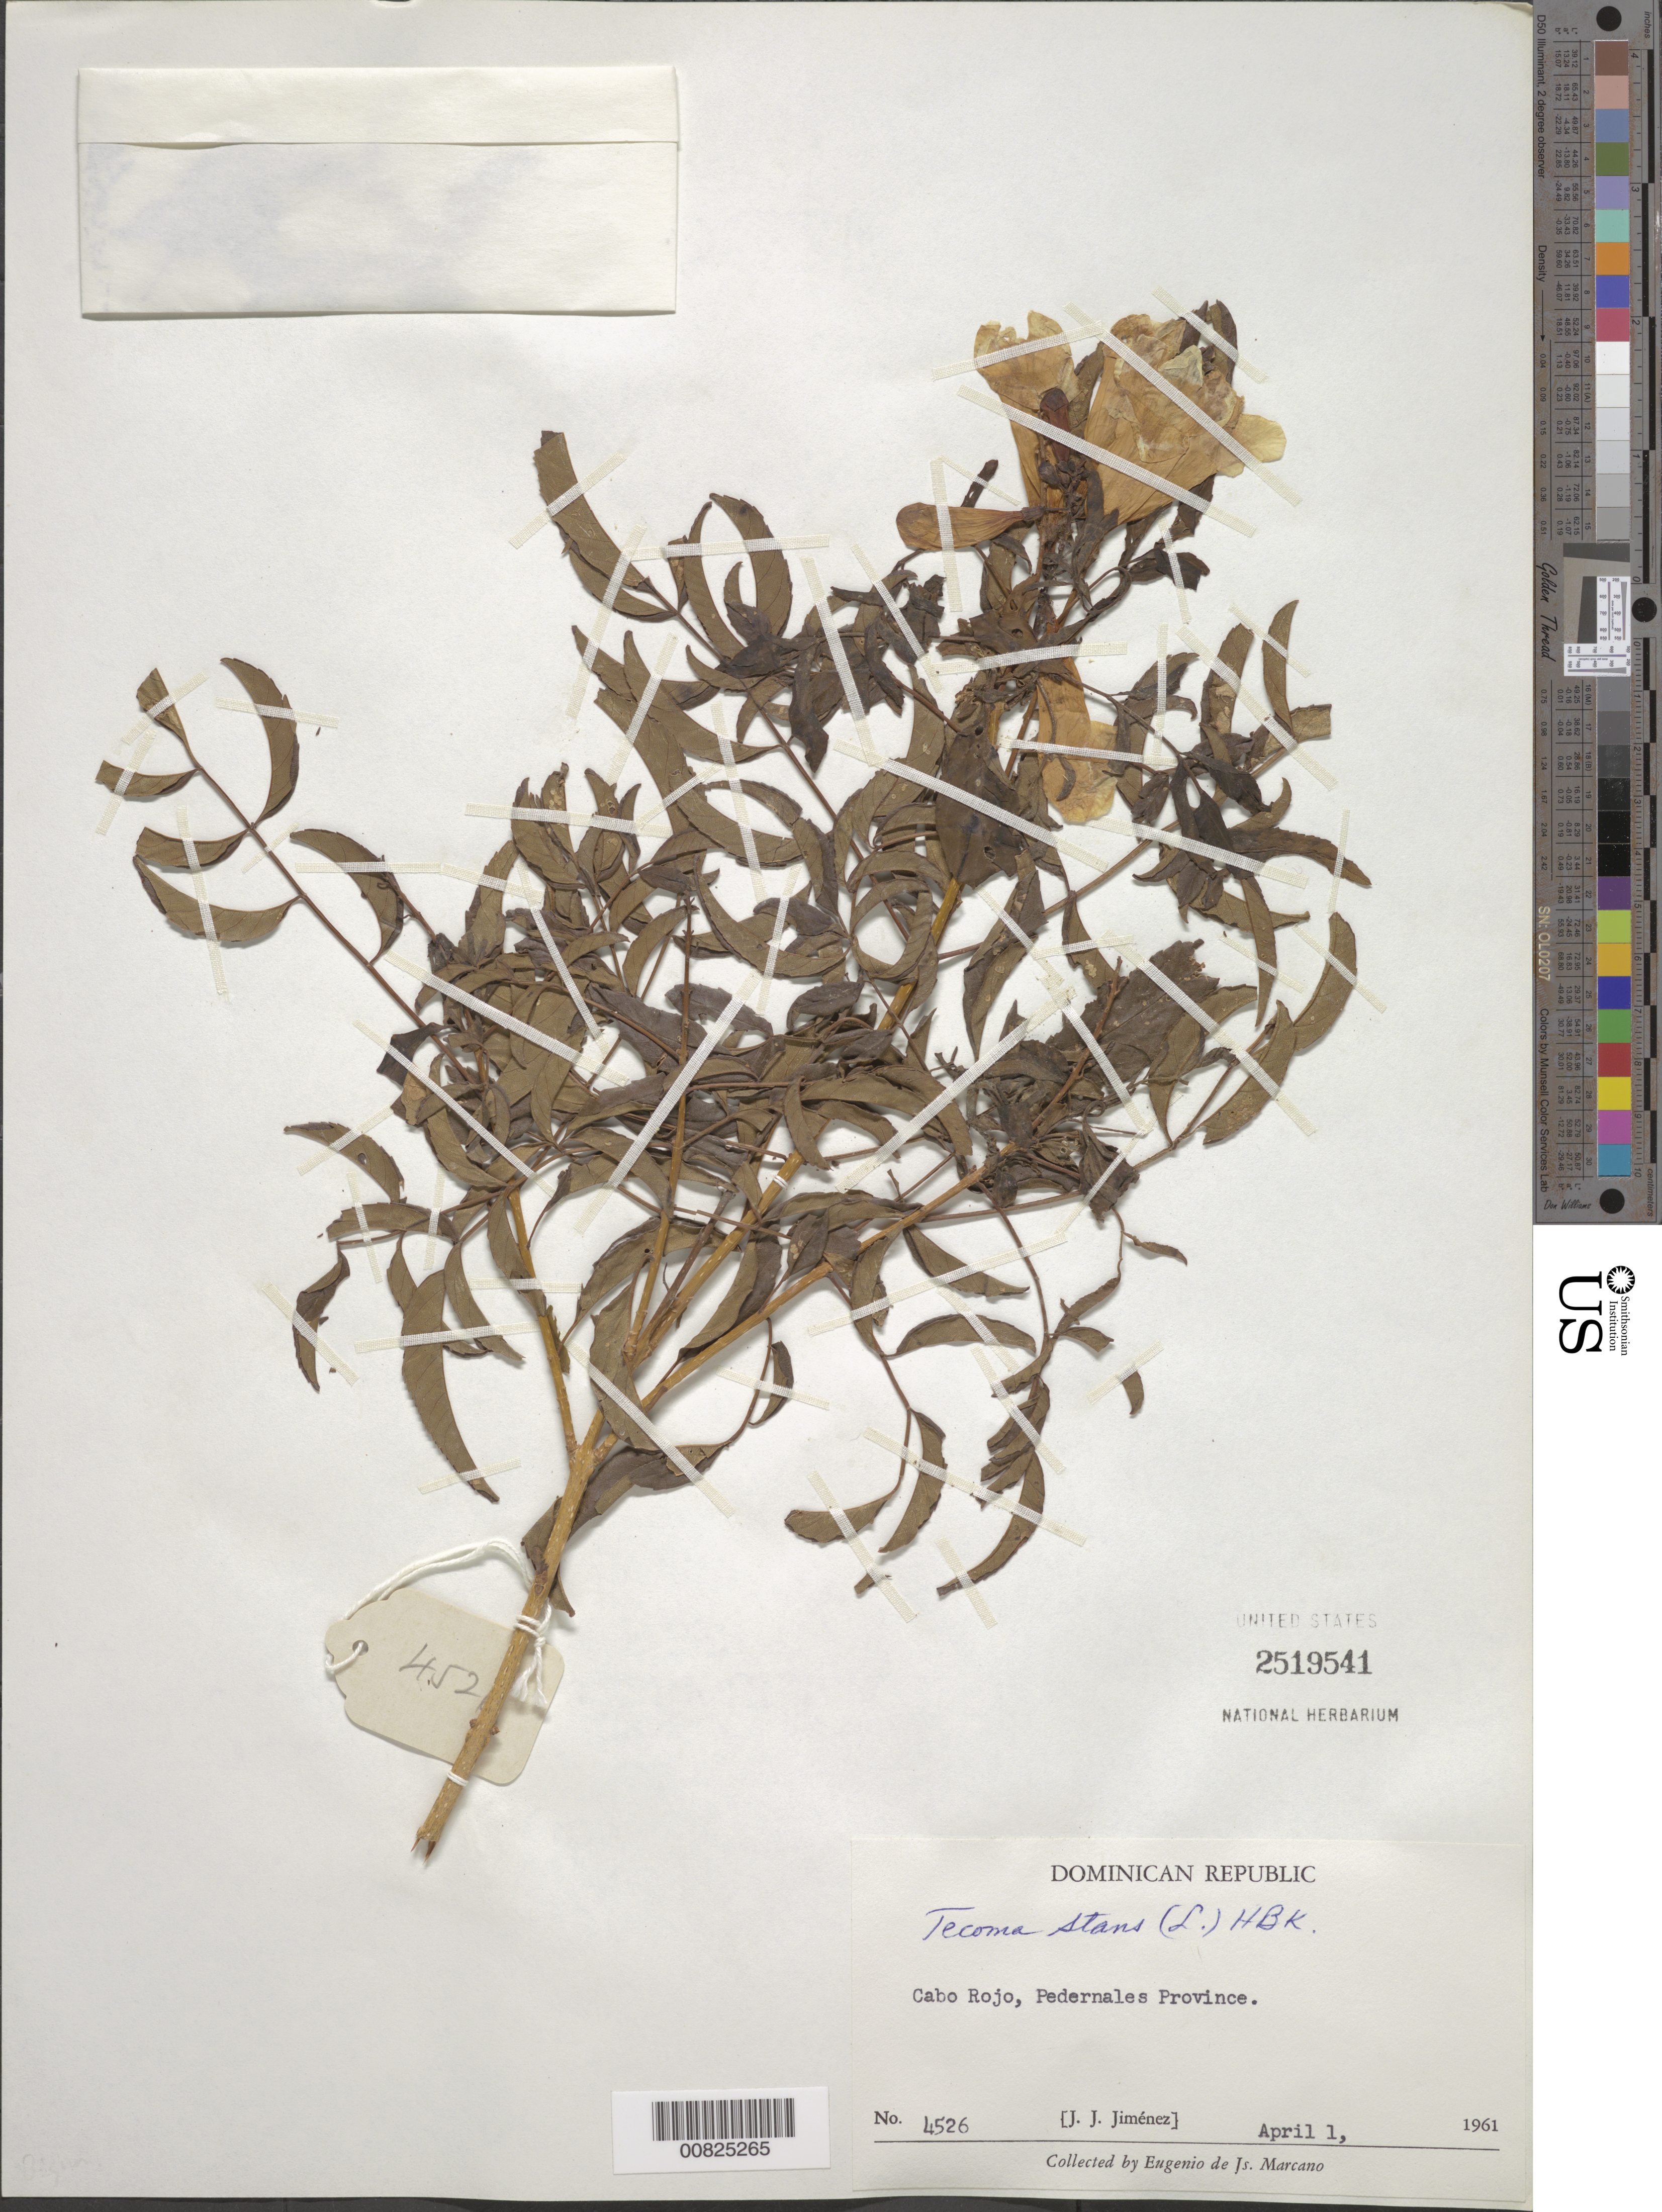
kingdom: Plantae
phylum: Tracheophyta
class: Magnoliopsida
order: Lamiales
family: Bignoniaceae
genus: Tecoma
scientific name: Tecoma stans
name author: (L.) Juss. ex Kunth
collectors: J. J. Jiménez Almonte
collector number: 4526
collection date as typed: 01 Apr 1961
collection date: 1961-04-01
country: Dominican Republic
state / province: Pedernales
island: Hispaniola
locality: Cabo Rojo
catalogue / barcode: US 2519541